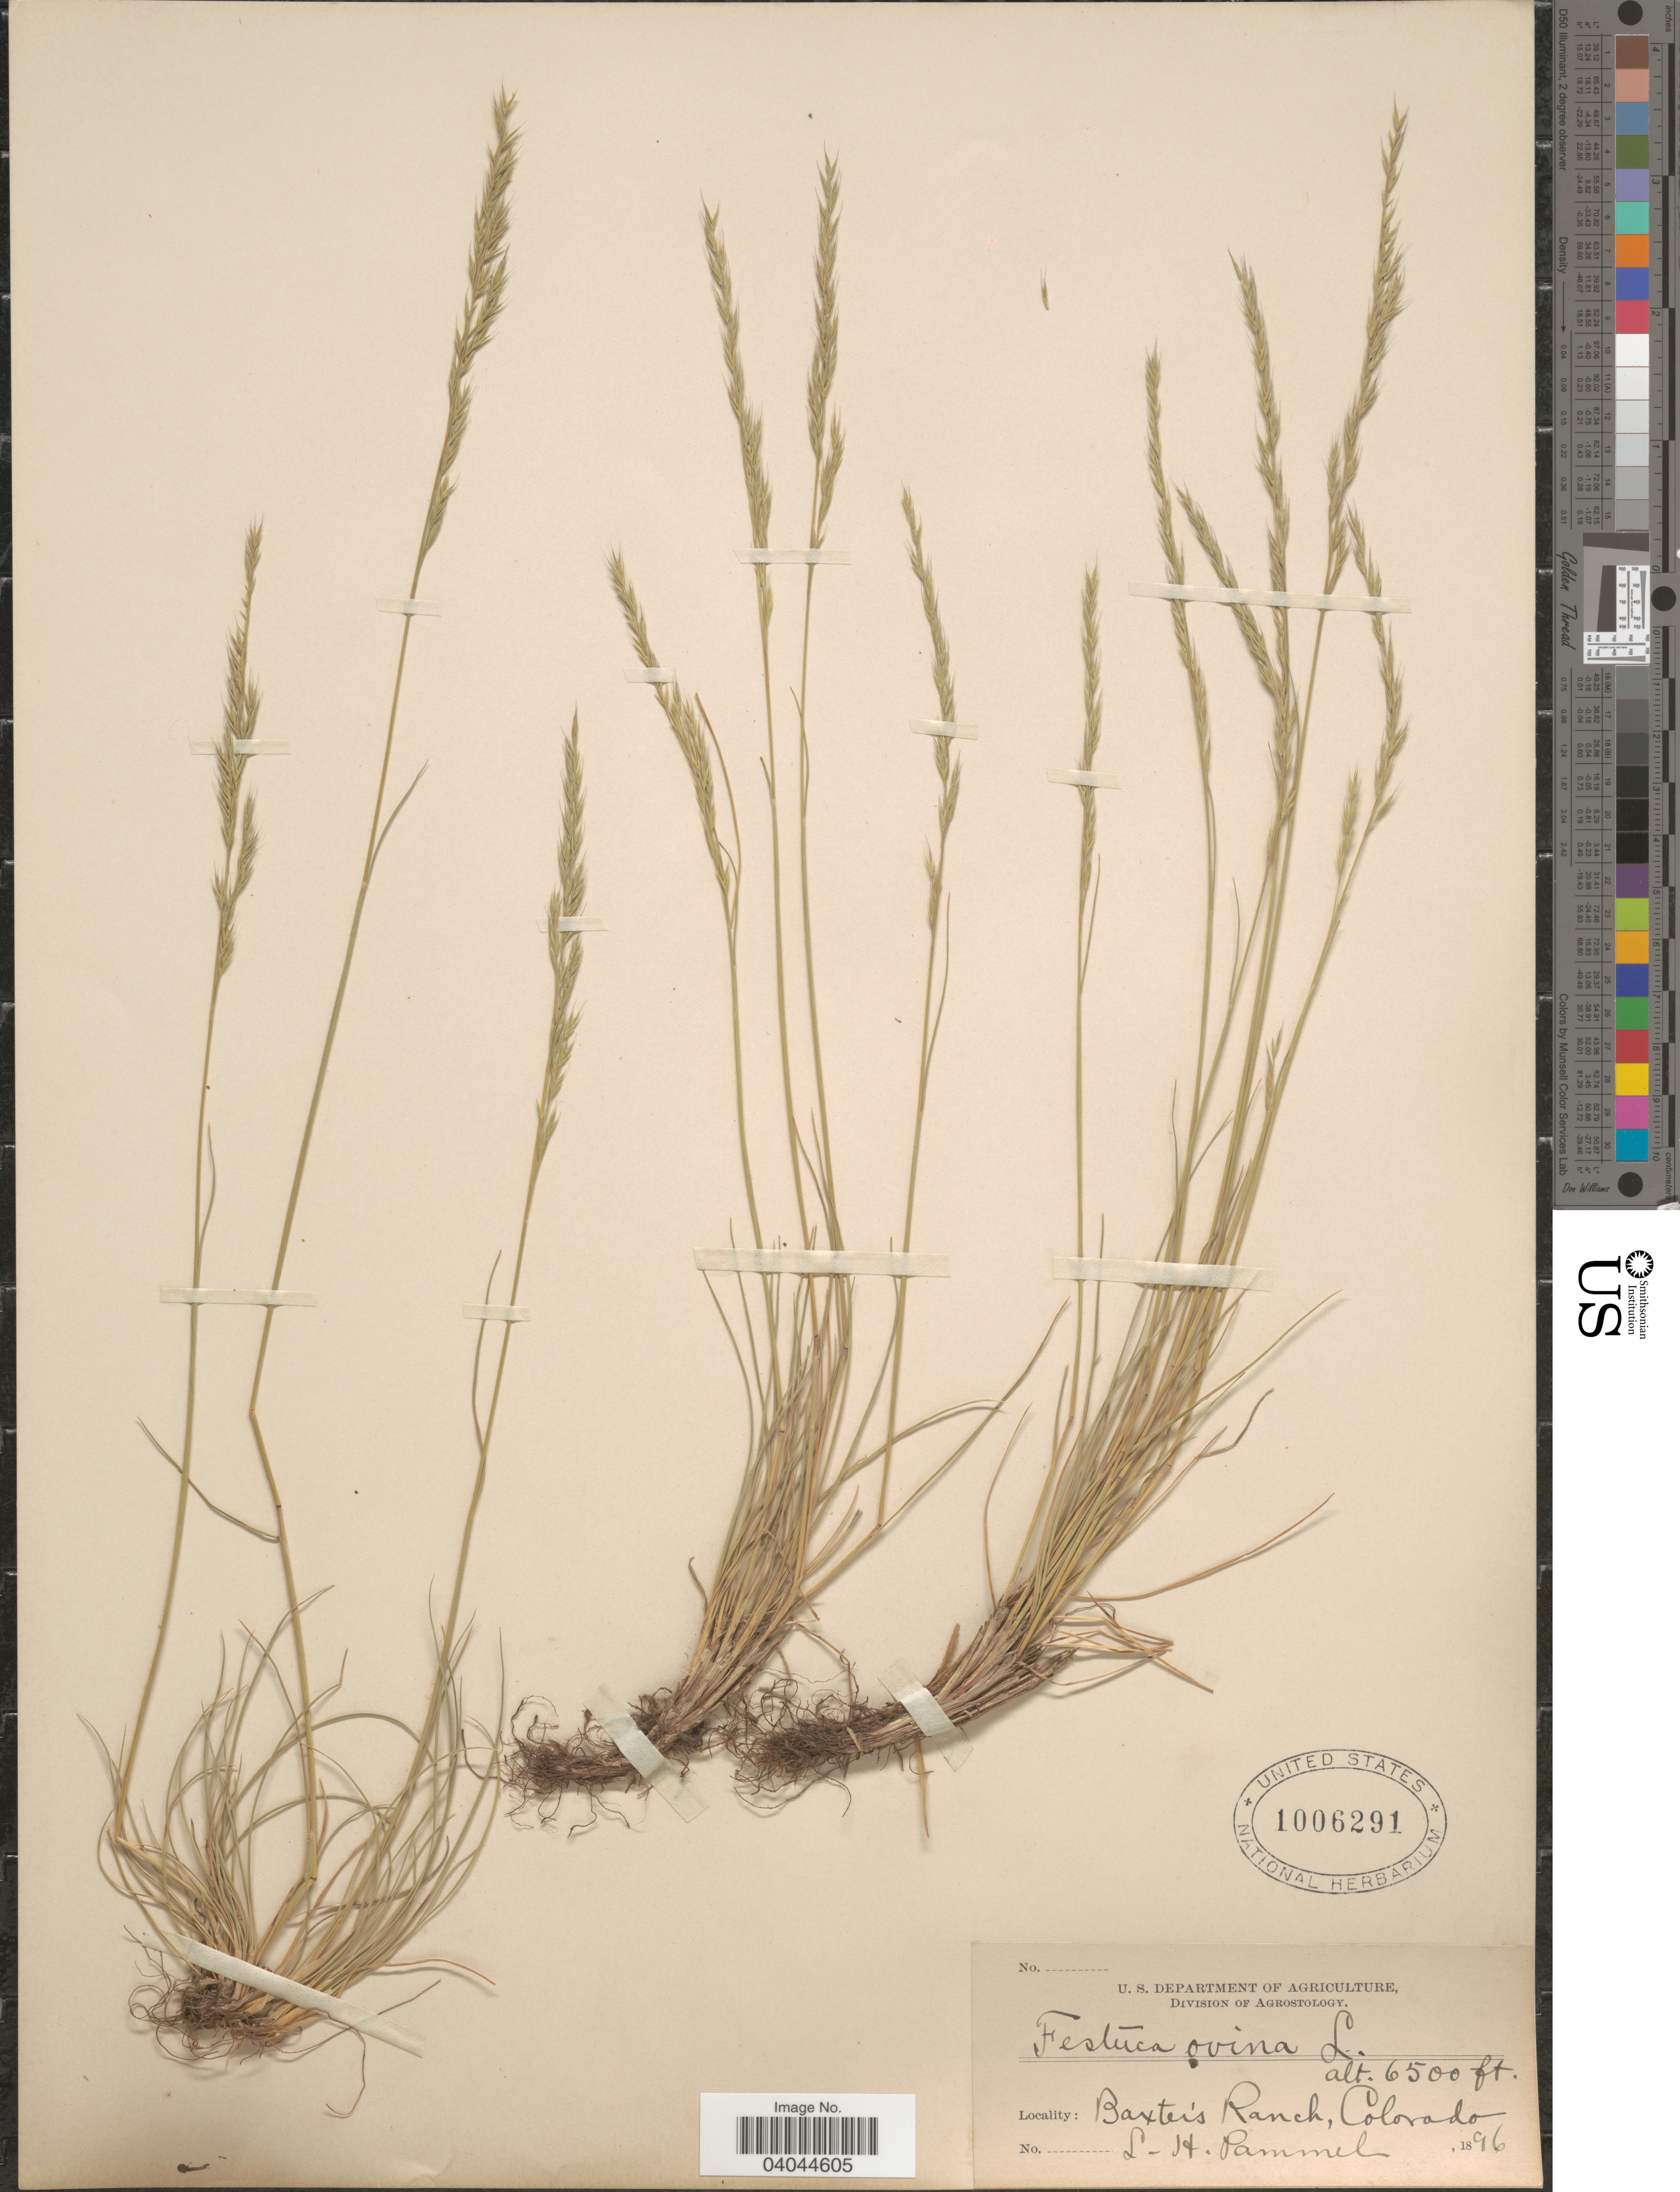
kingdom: Plantae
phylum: Tracheophyta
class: Liliopsida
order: Poales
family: Poaceae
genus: Festuca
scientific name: Festuca ovina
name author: L.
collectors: L. Pammel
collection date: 1896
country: United States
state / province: Colorado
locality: Baxter's Ranch.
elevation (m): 1981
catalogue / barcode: US 1006291